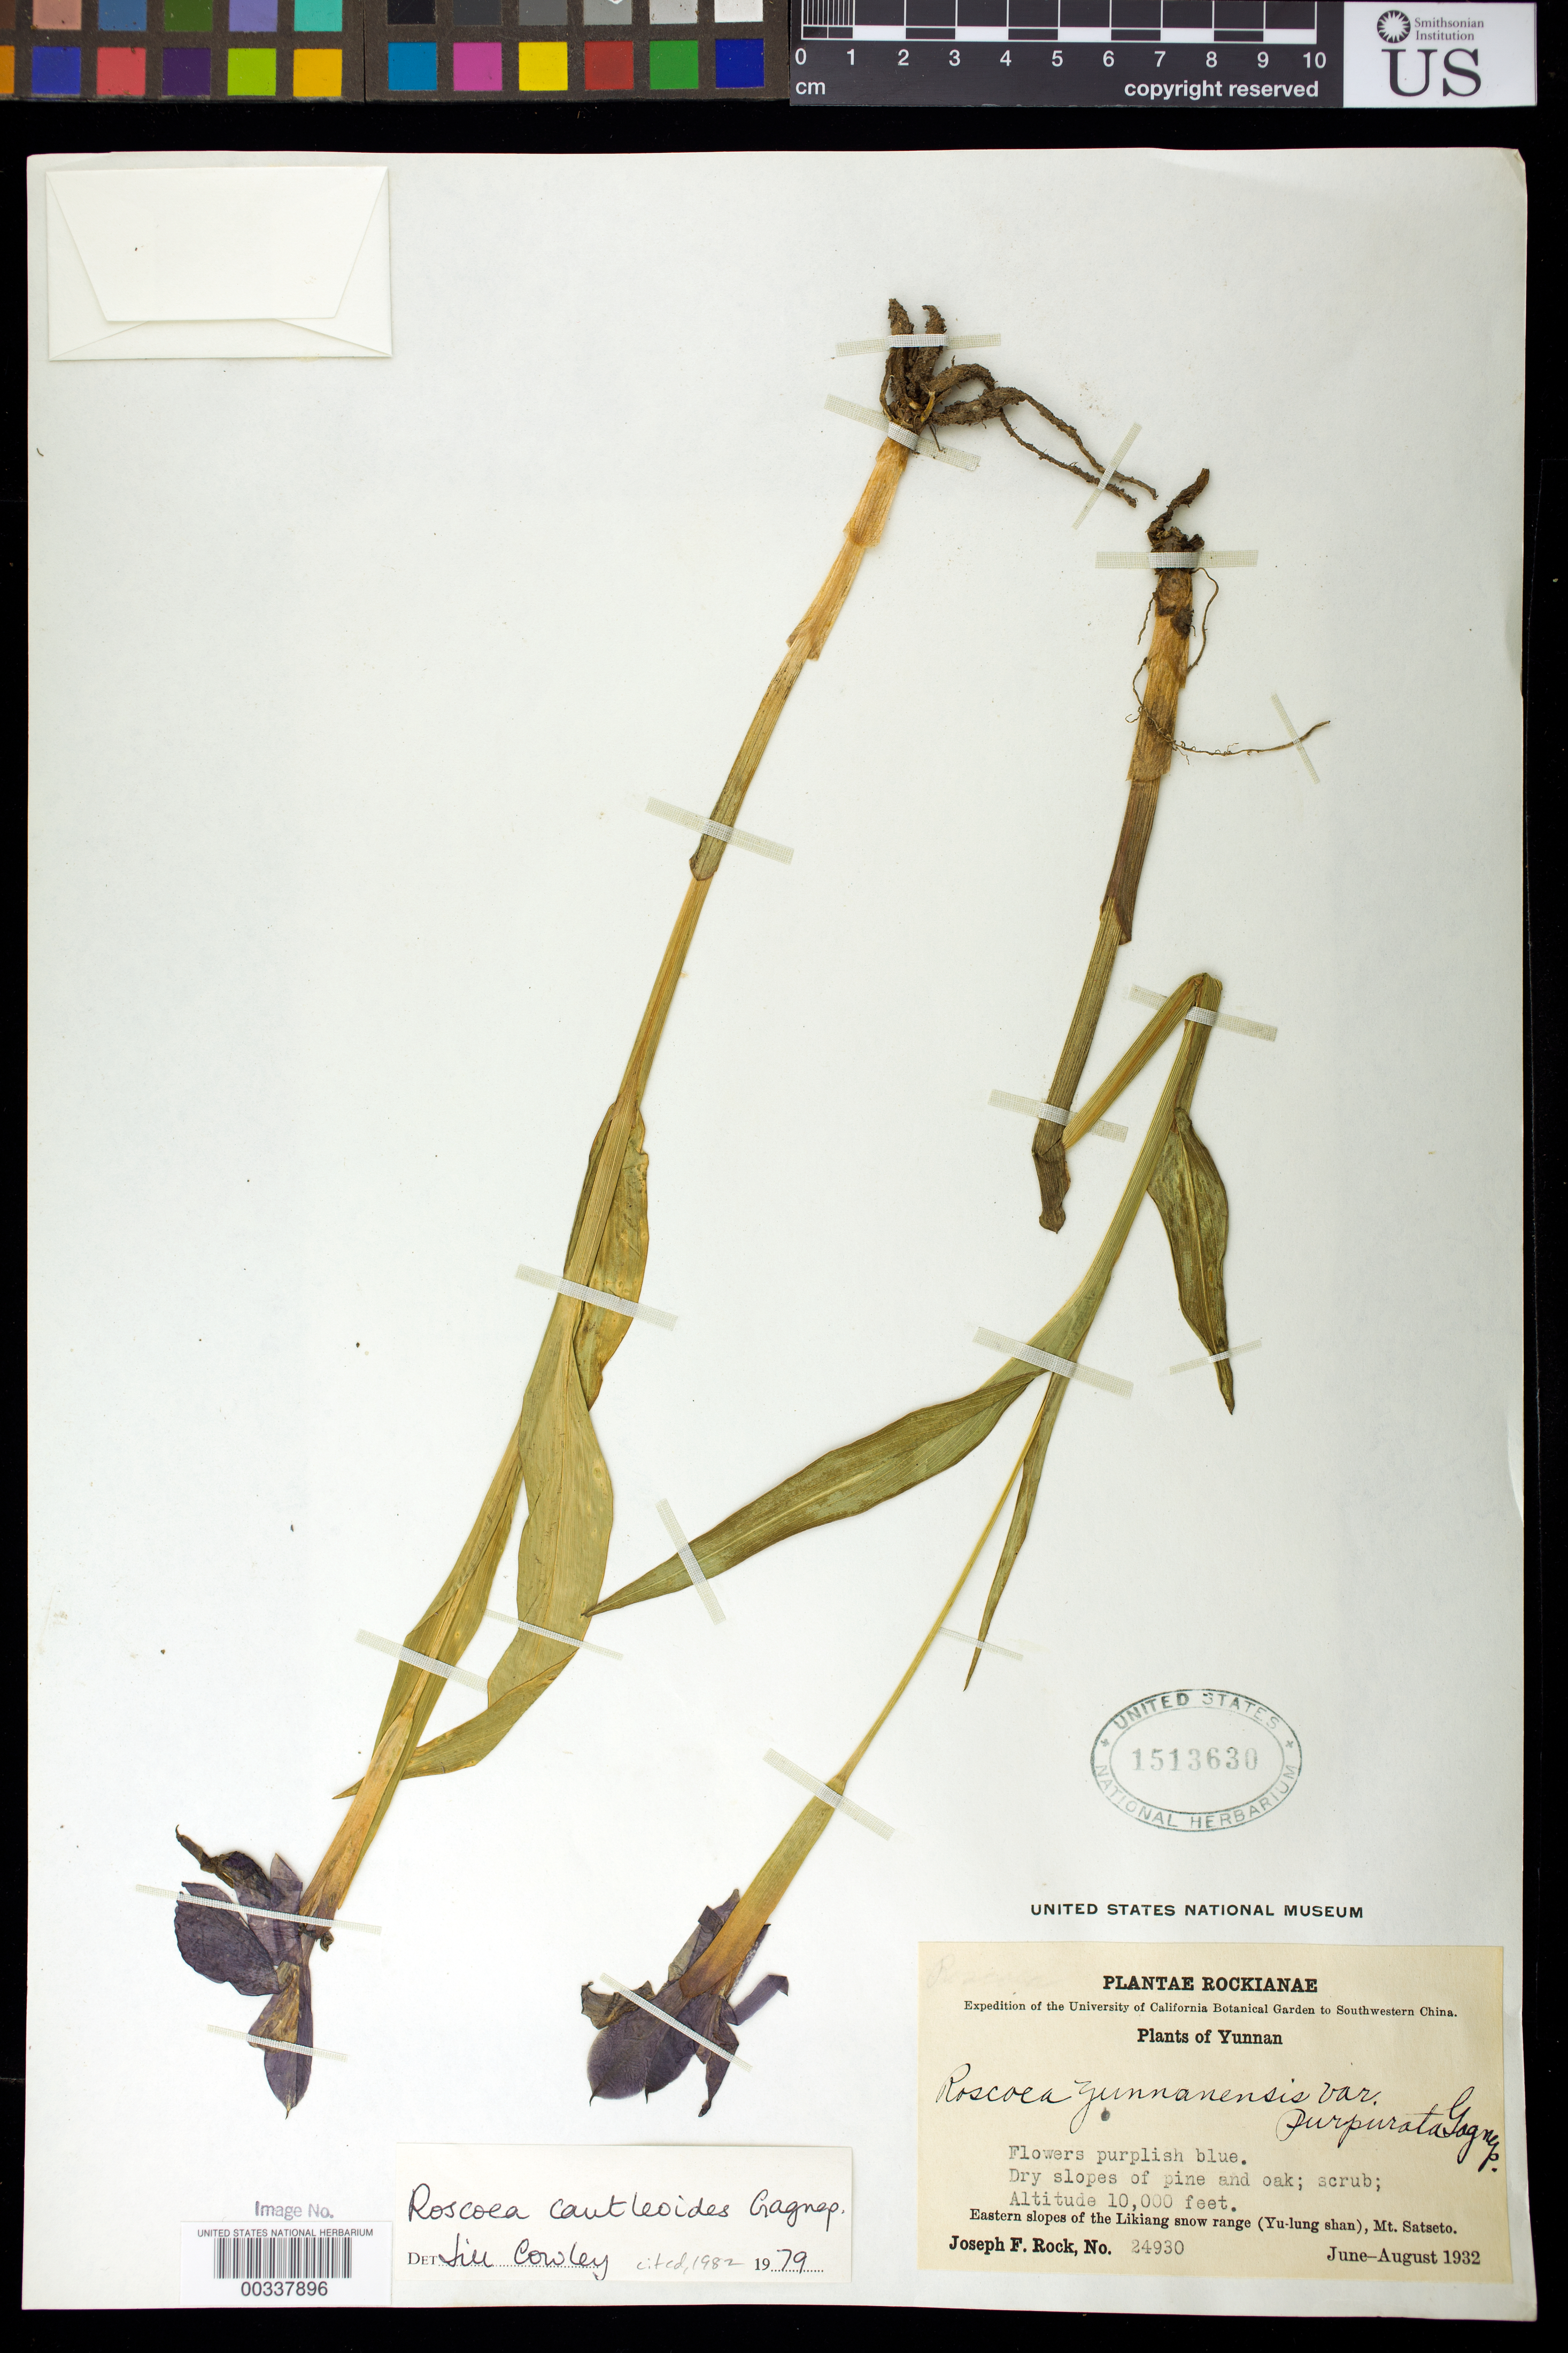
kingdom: Plantae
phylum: Tracheophyta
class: Liliopsida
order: Zingiberales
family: Zingiberaceae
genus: Roscoea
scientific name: Roscoea cautleoides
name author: Gagnep.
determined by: Cowley, J.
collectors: J. F. Rock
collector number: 24930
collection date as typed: Jun 1932 to -- Aug 1932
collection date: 1932-06/1932-08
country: China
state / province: Yunnan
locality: Eastern slopes of likiang snow range (yu-lung shan), mt satseto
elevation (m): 3048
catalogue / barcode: US 1513630